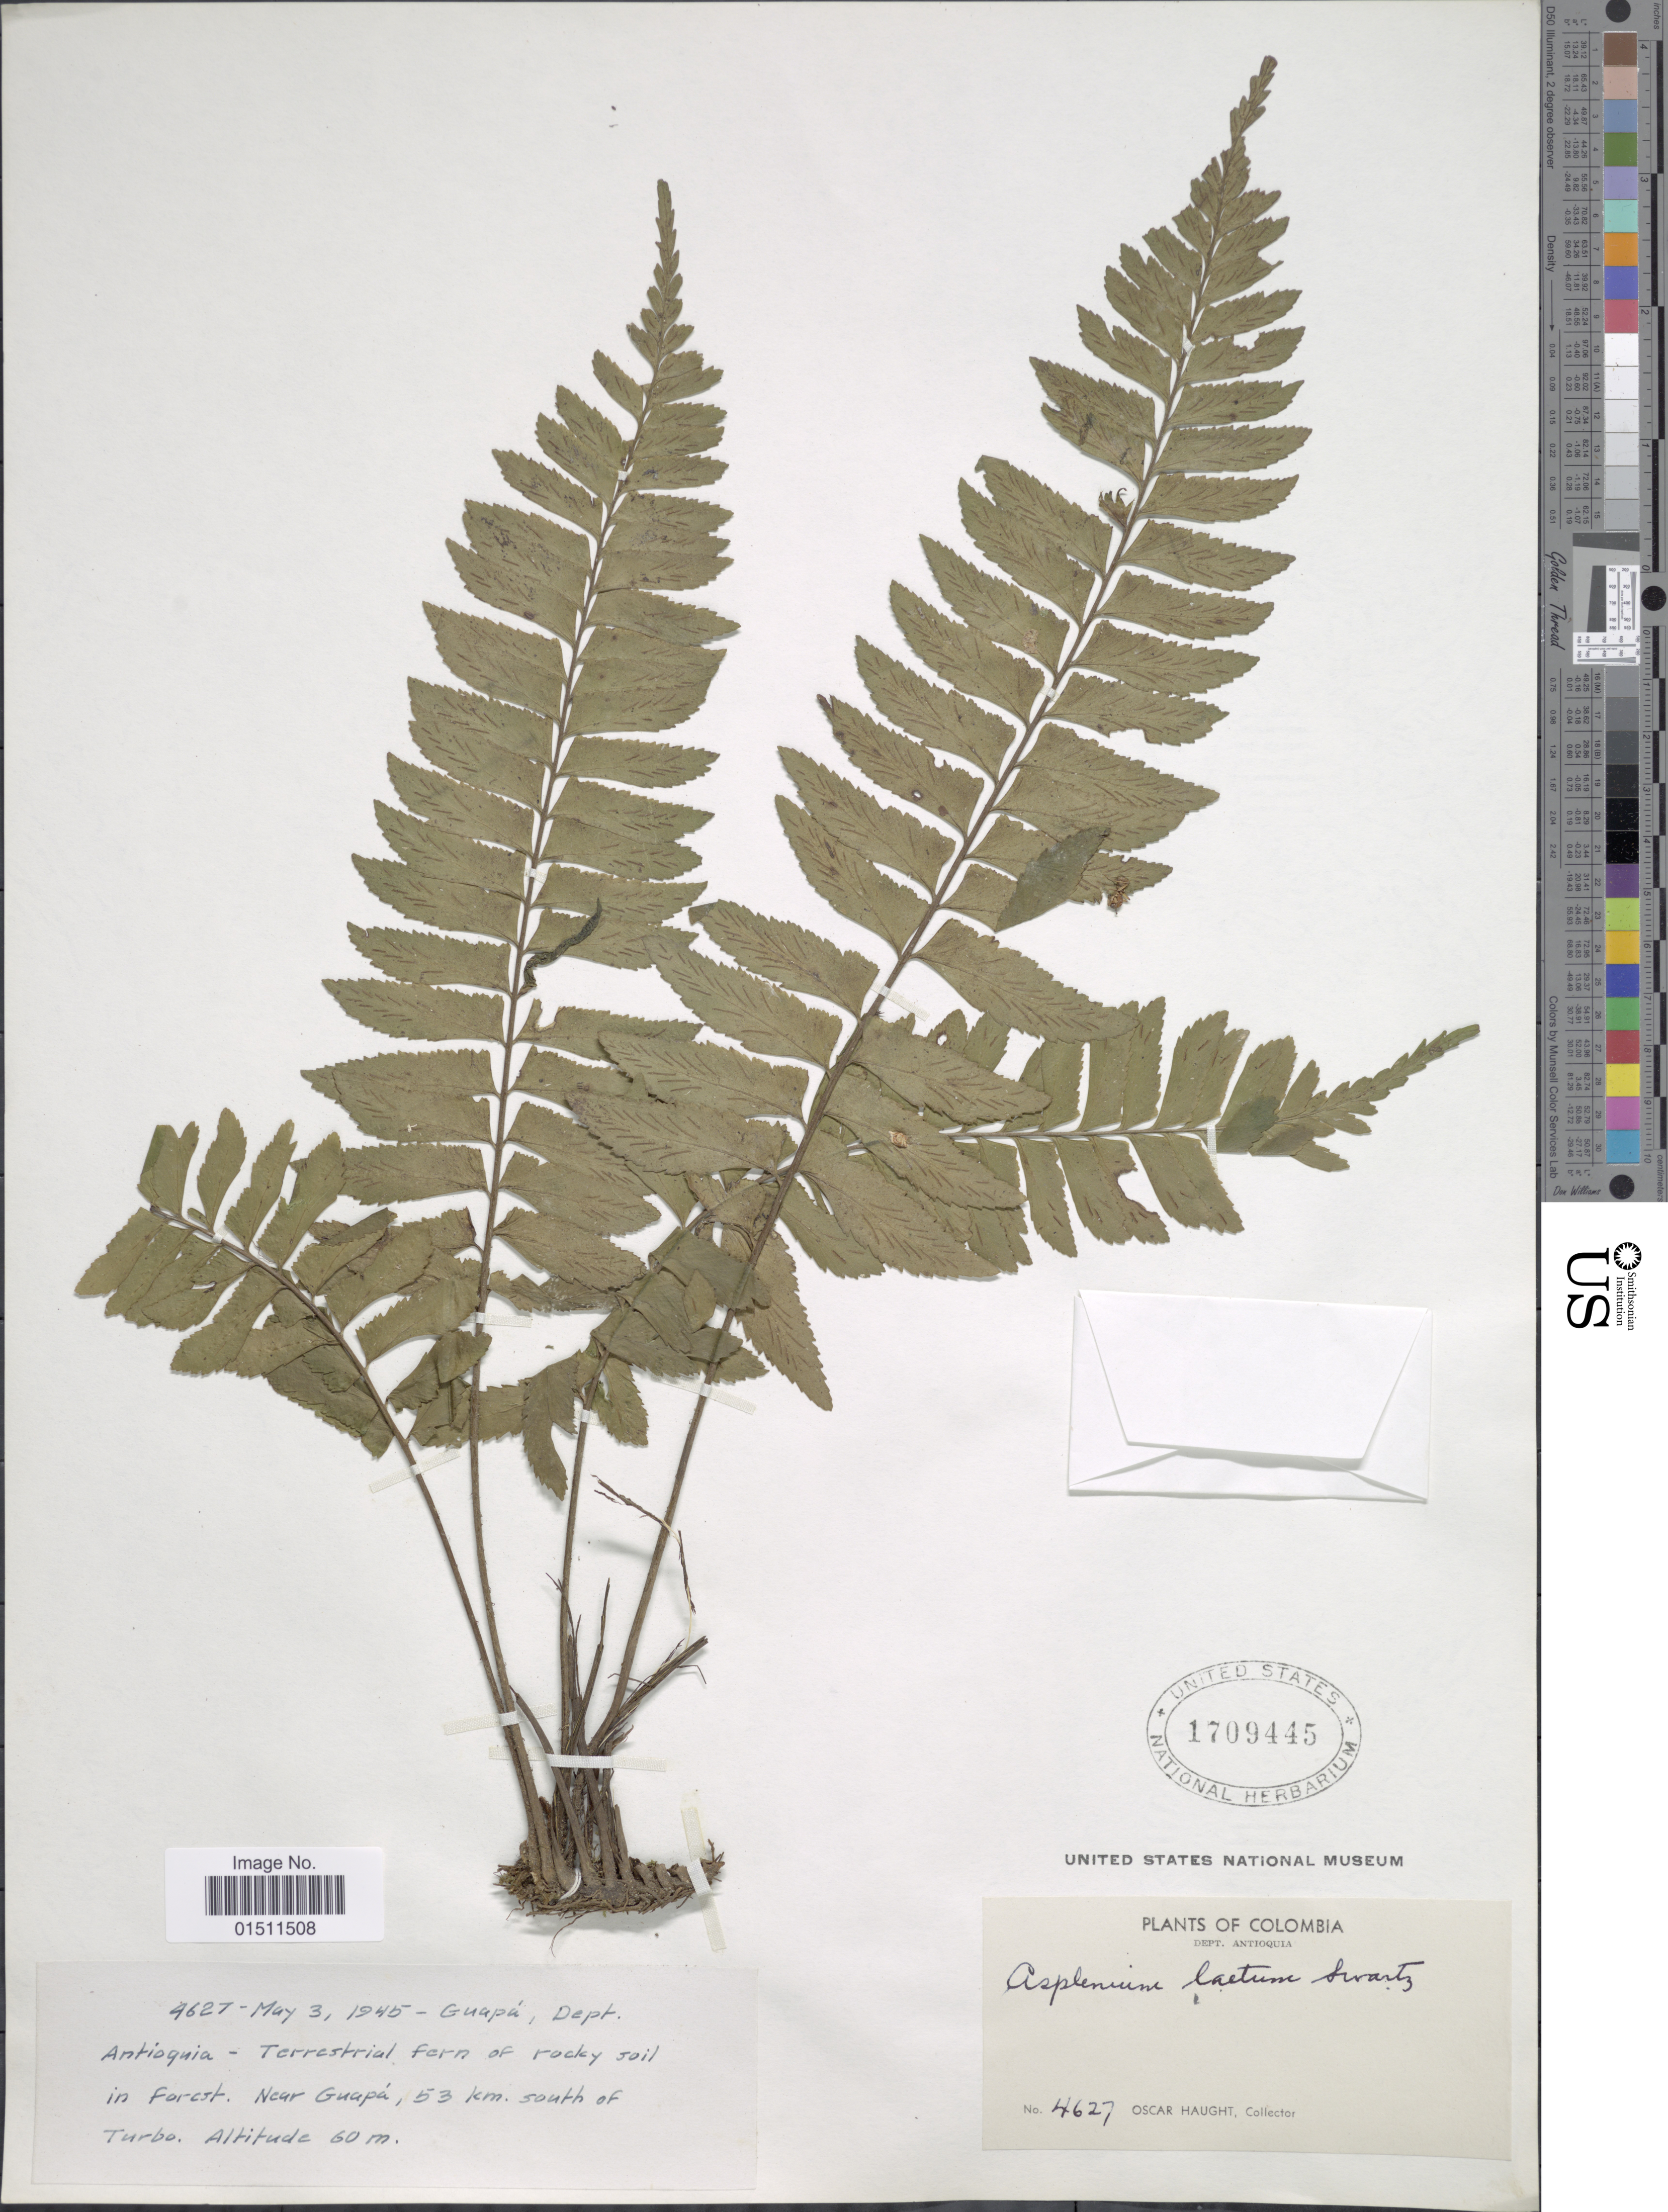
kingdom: Plantae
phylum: Tracheophyta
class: Polypodiopsida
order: Polypodiales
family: Aspleniaceae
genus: Asplenium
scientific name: Asplenium laetum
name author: Sw.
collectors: O. L. Haught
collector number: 4627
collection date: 1945-05-03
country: Colombia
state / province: Antioquia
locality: Guapa, Dept. Antiquia, near Guapa, 53 km south of turbo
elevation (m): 60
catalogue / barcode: US 1709445